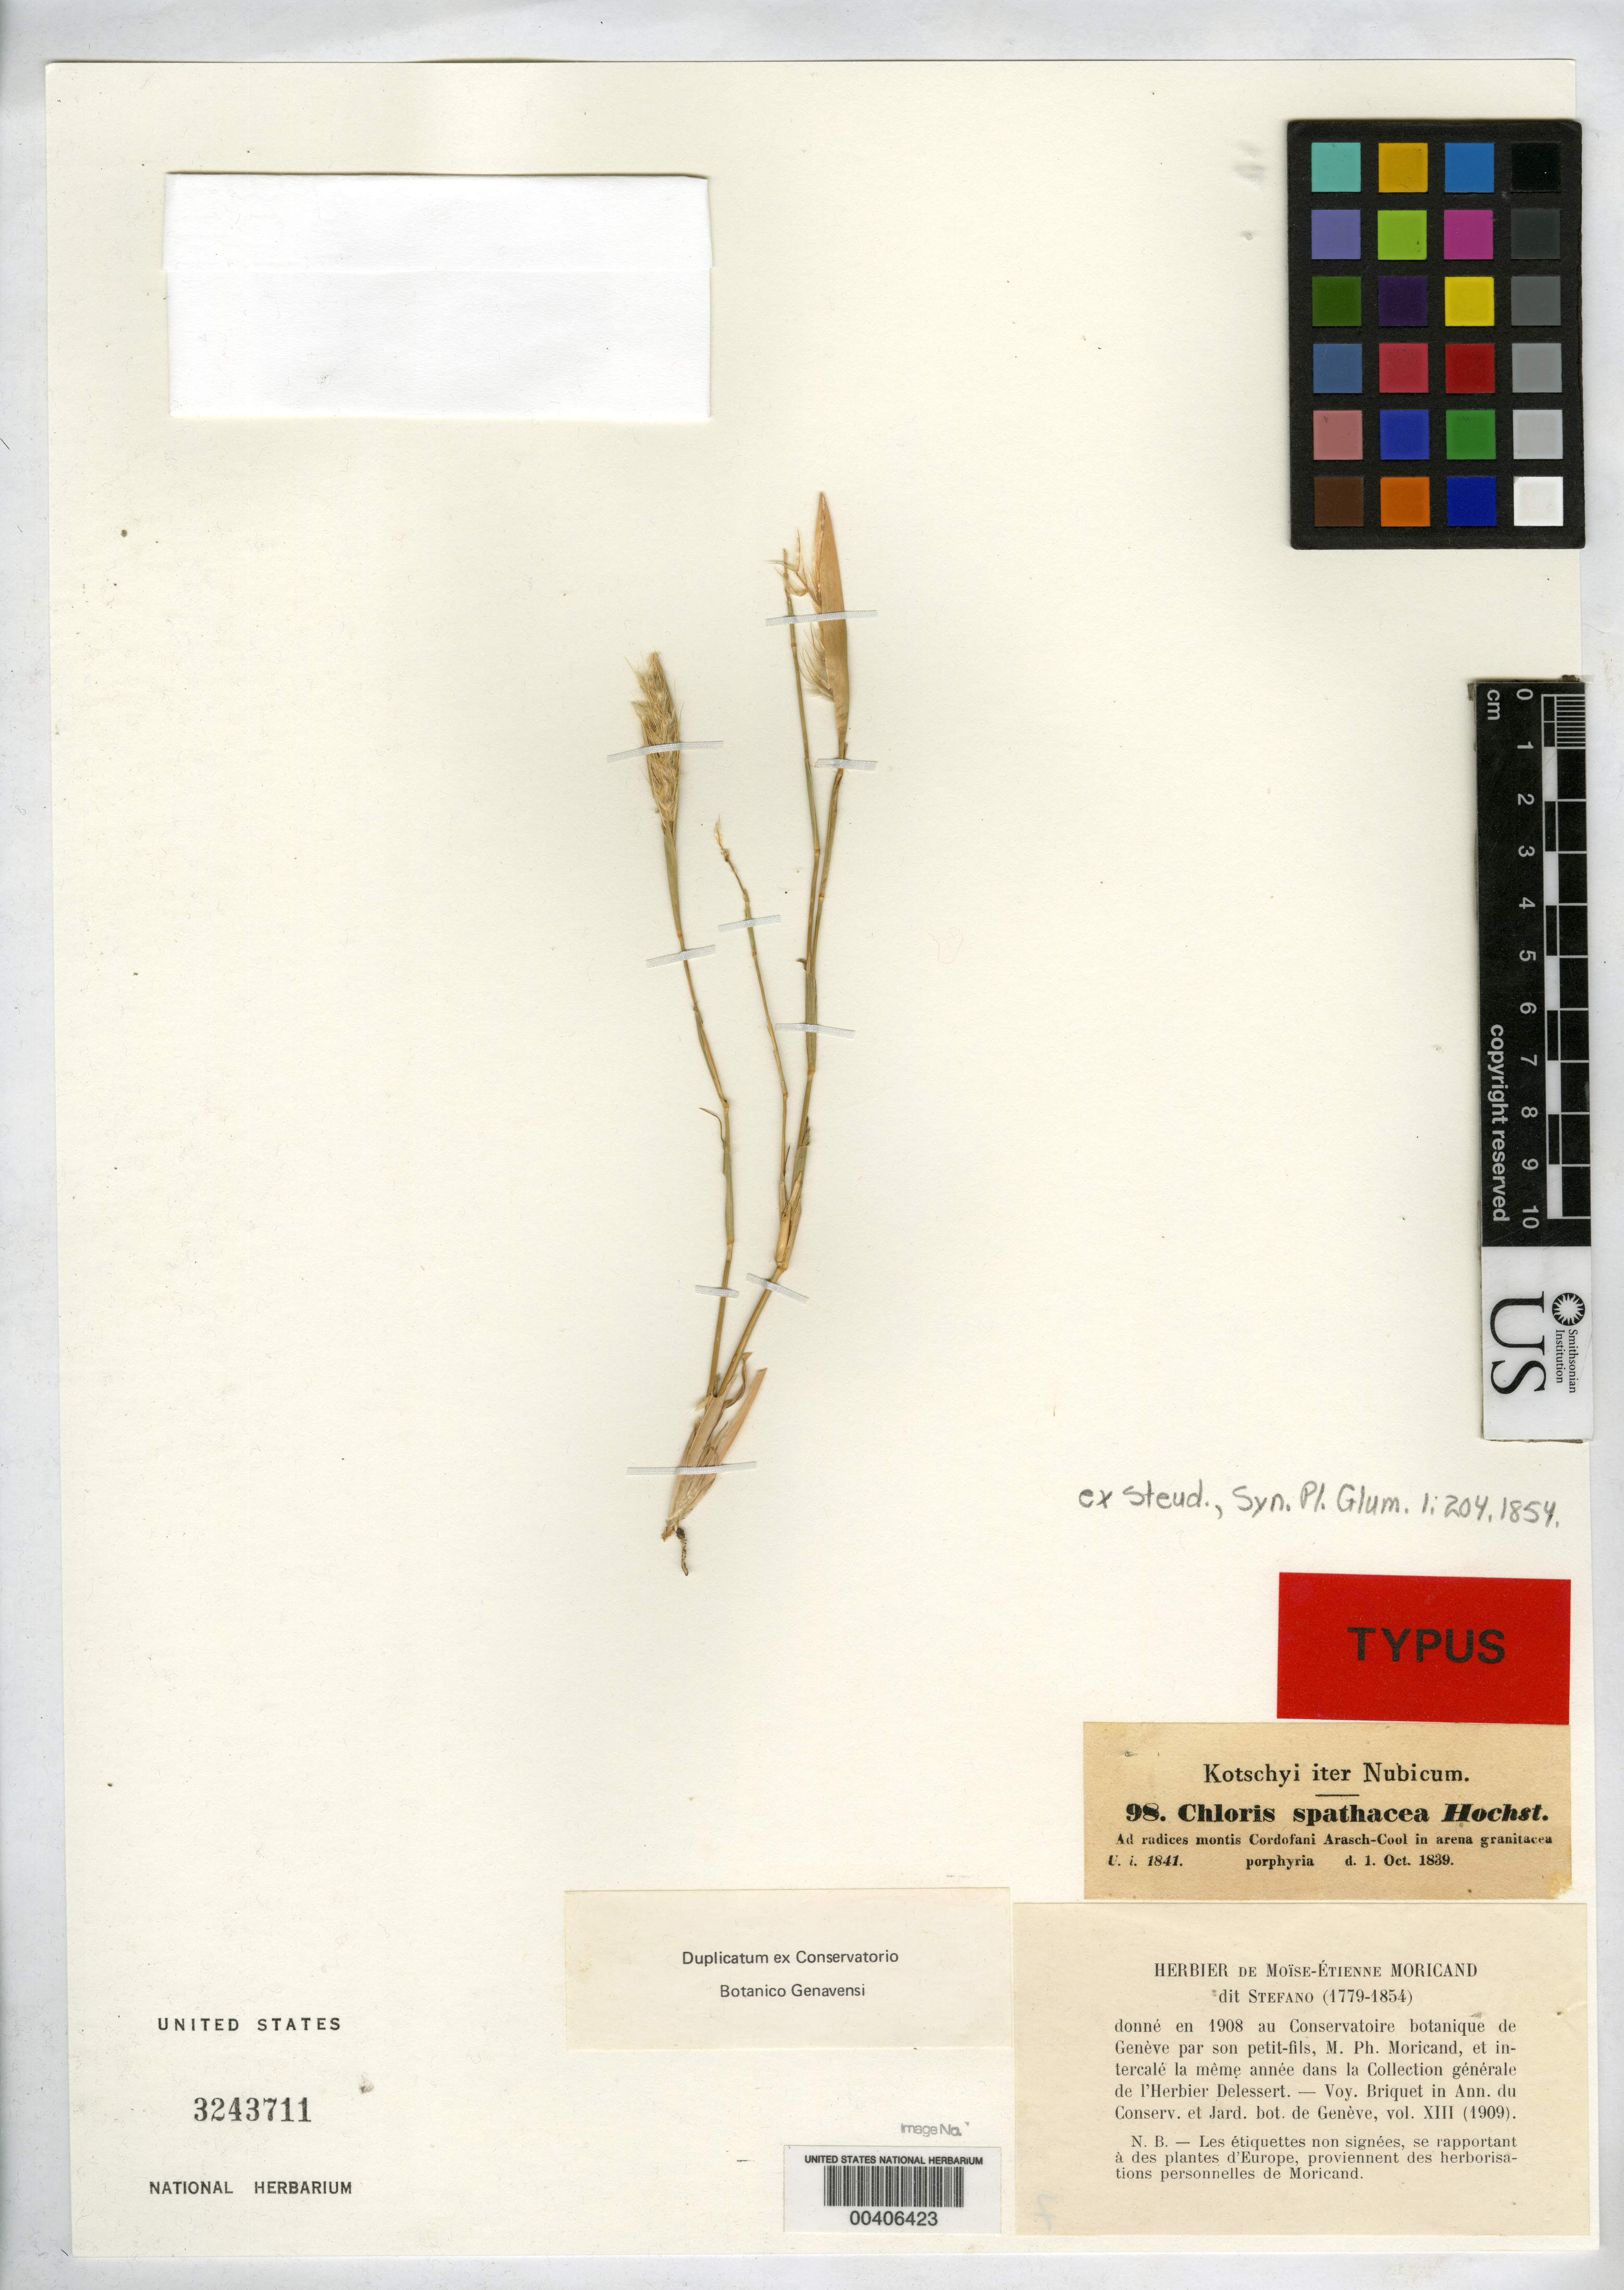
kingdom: Plantae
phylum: Tracheophyta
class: Liliopsida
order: Poales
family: Poaceae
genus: Chloris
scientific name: Chloris spathacea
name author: Hochst. ex Steud.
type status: Isotype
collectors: K. G. Kotschy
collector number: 98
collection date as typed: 01 Oct 1839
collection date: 1839-10-01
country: Sudan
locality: Ad Radices montis Cordofani Arasch-cool.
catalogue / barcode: US 3243711